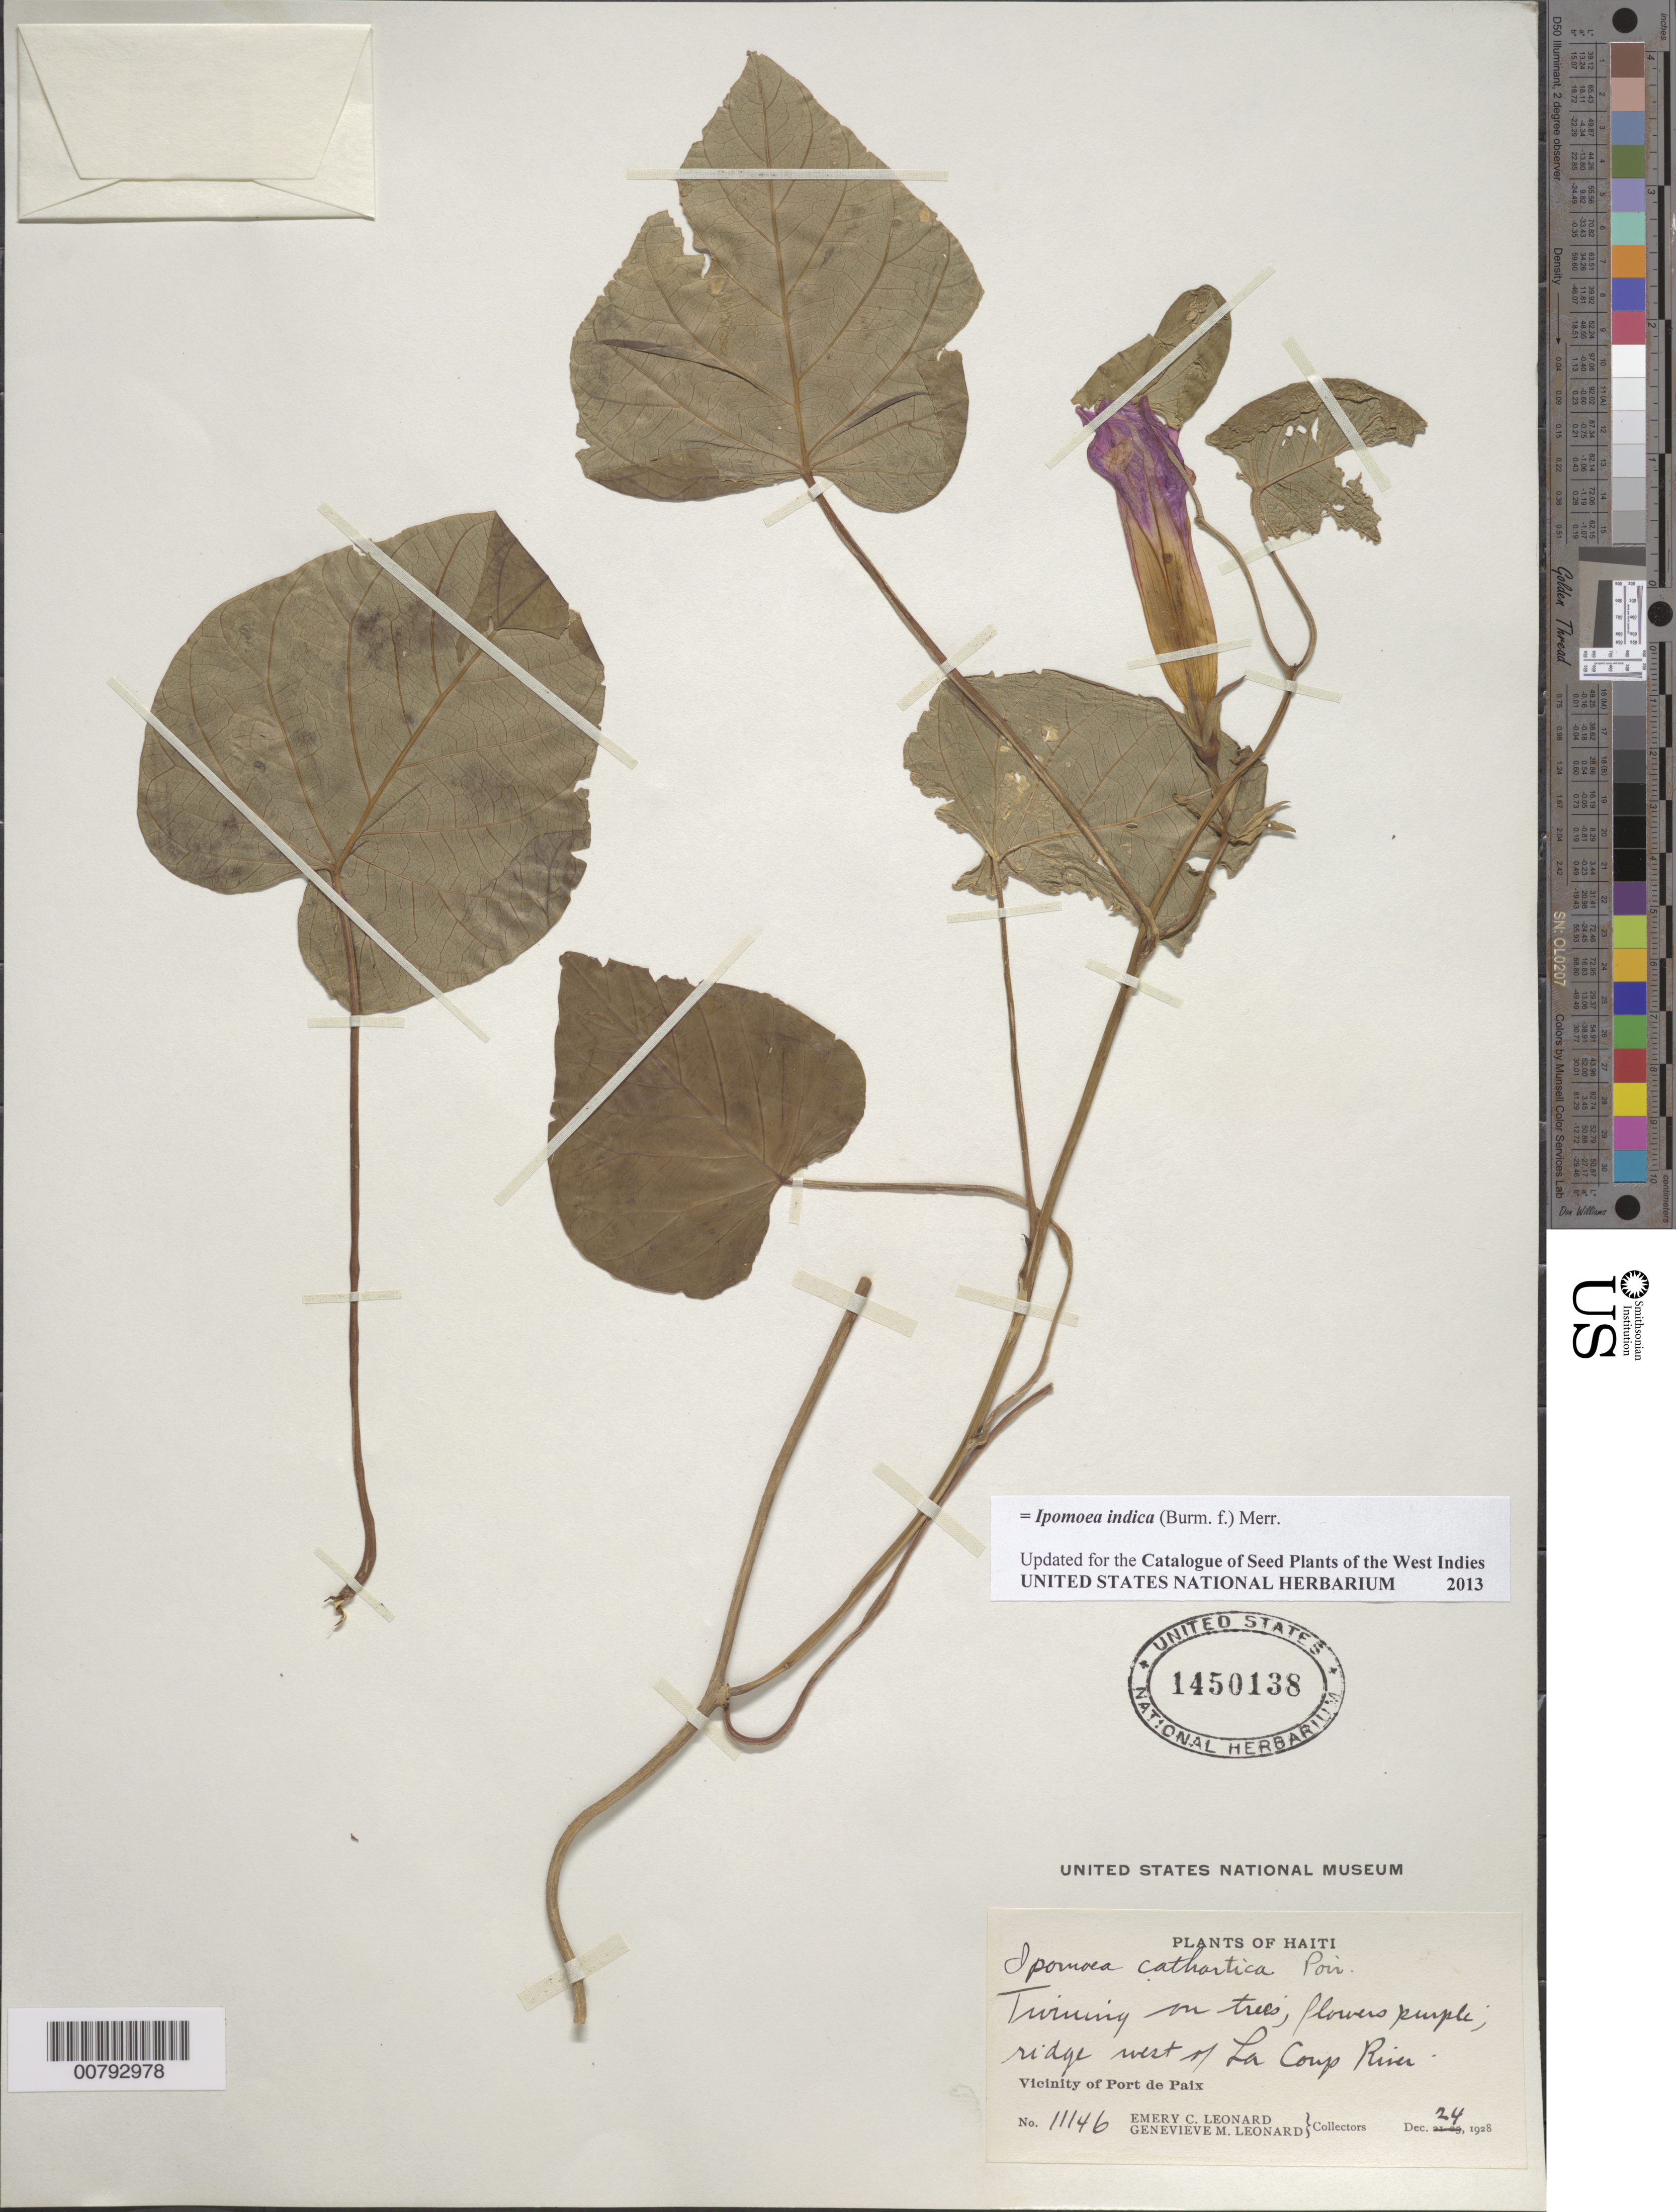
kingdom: Plantae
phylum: Tracheophyta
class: Magnoliopsida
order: Solanales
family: Convolvulaceae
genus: Ipomoea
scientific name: Ipomoea indica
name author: (Burm.) Merr.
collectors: E. C. Leonard & G. M. Leonard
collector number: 11146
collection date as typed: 24 Dec 1928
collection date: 1928-12-24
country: Haiti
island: Hispaniola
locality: Vicinity of Port de Paix, west of La Camp River.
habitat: Ridge.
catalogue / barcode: US 1450138